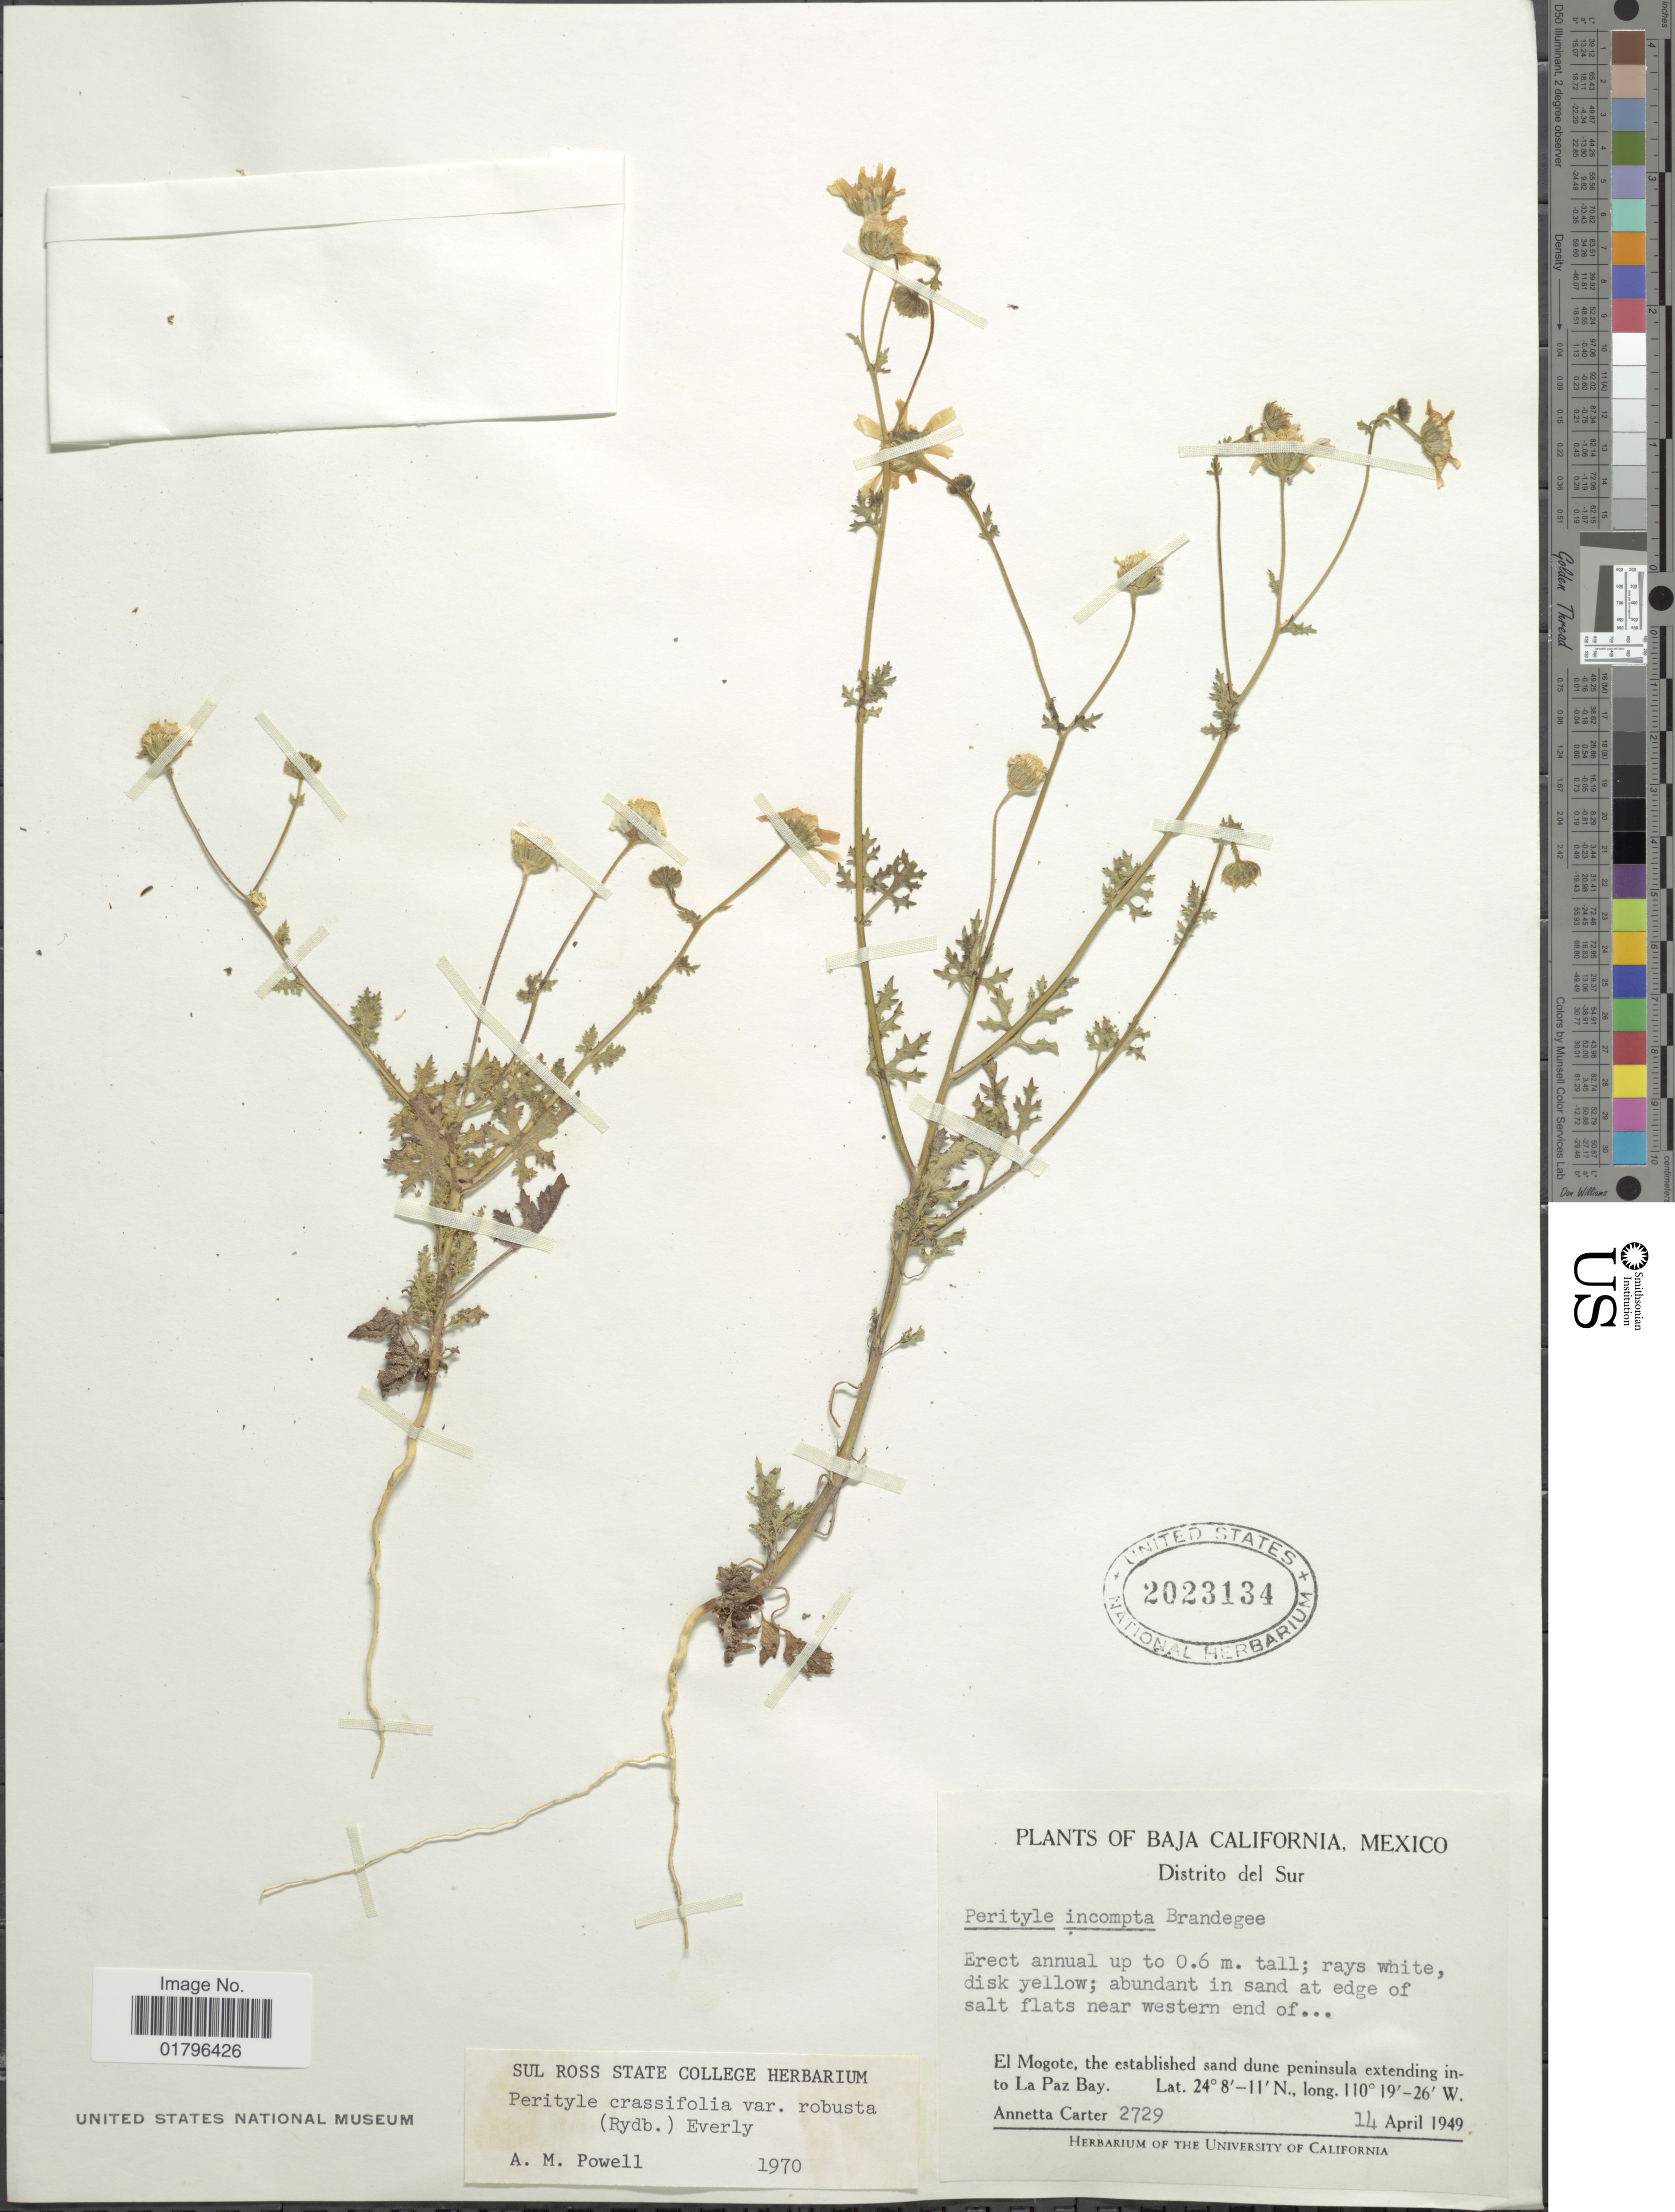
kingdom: Plantae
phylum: Tracheophyta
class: Magnoliopsida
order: Asterales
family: Asteraceae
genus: Perityle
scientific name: Perityle crassifolia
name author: Brandegee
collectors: A. M. Carter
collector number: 2729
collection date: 1949-04-14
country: Mexico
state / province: Baja California Sur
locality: Distrito del Sur, El Mogote, La Paz Bay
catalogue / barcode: US 2023134